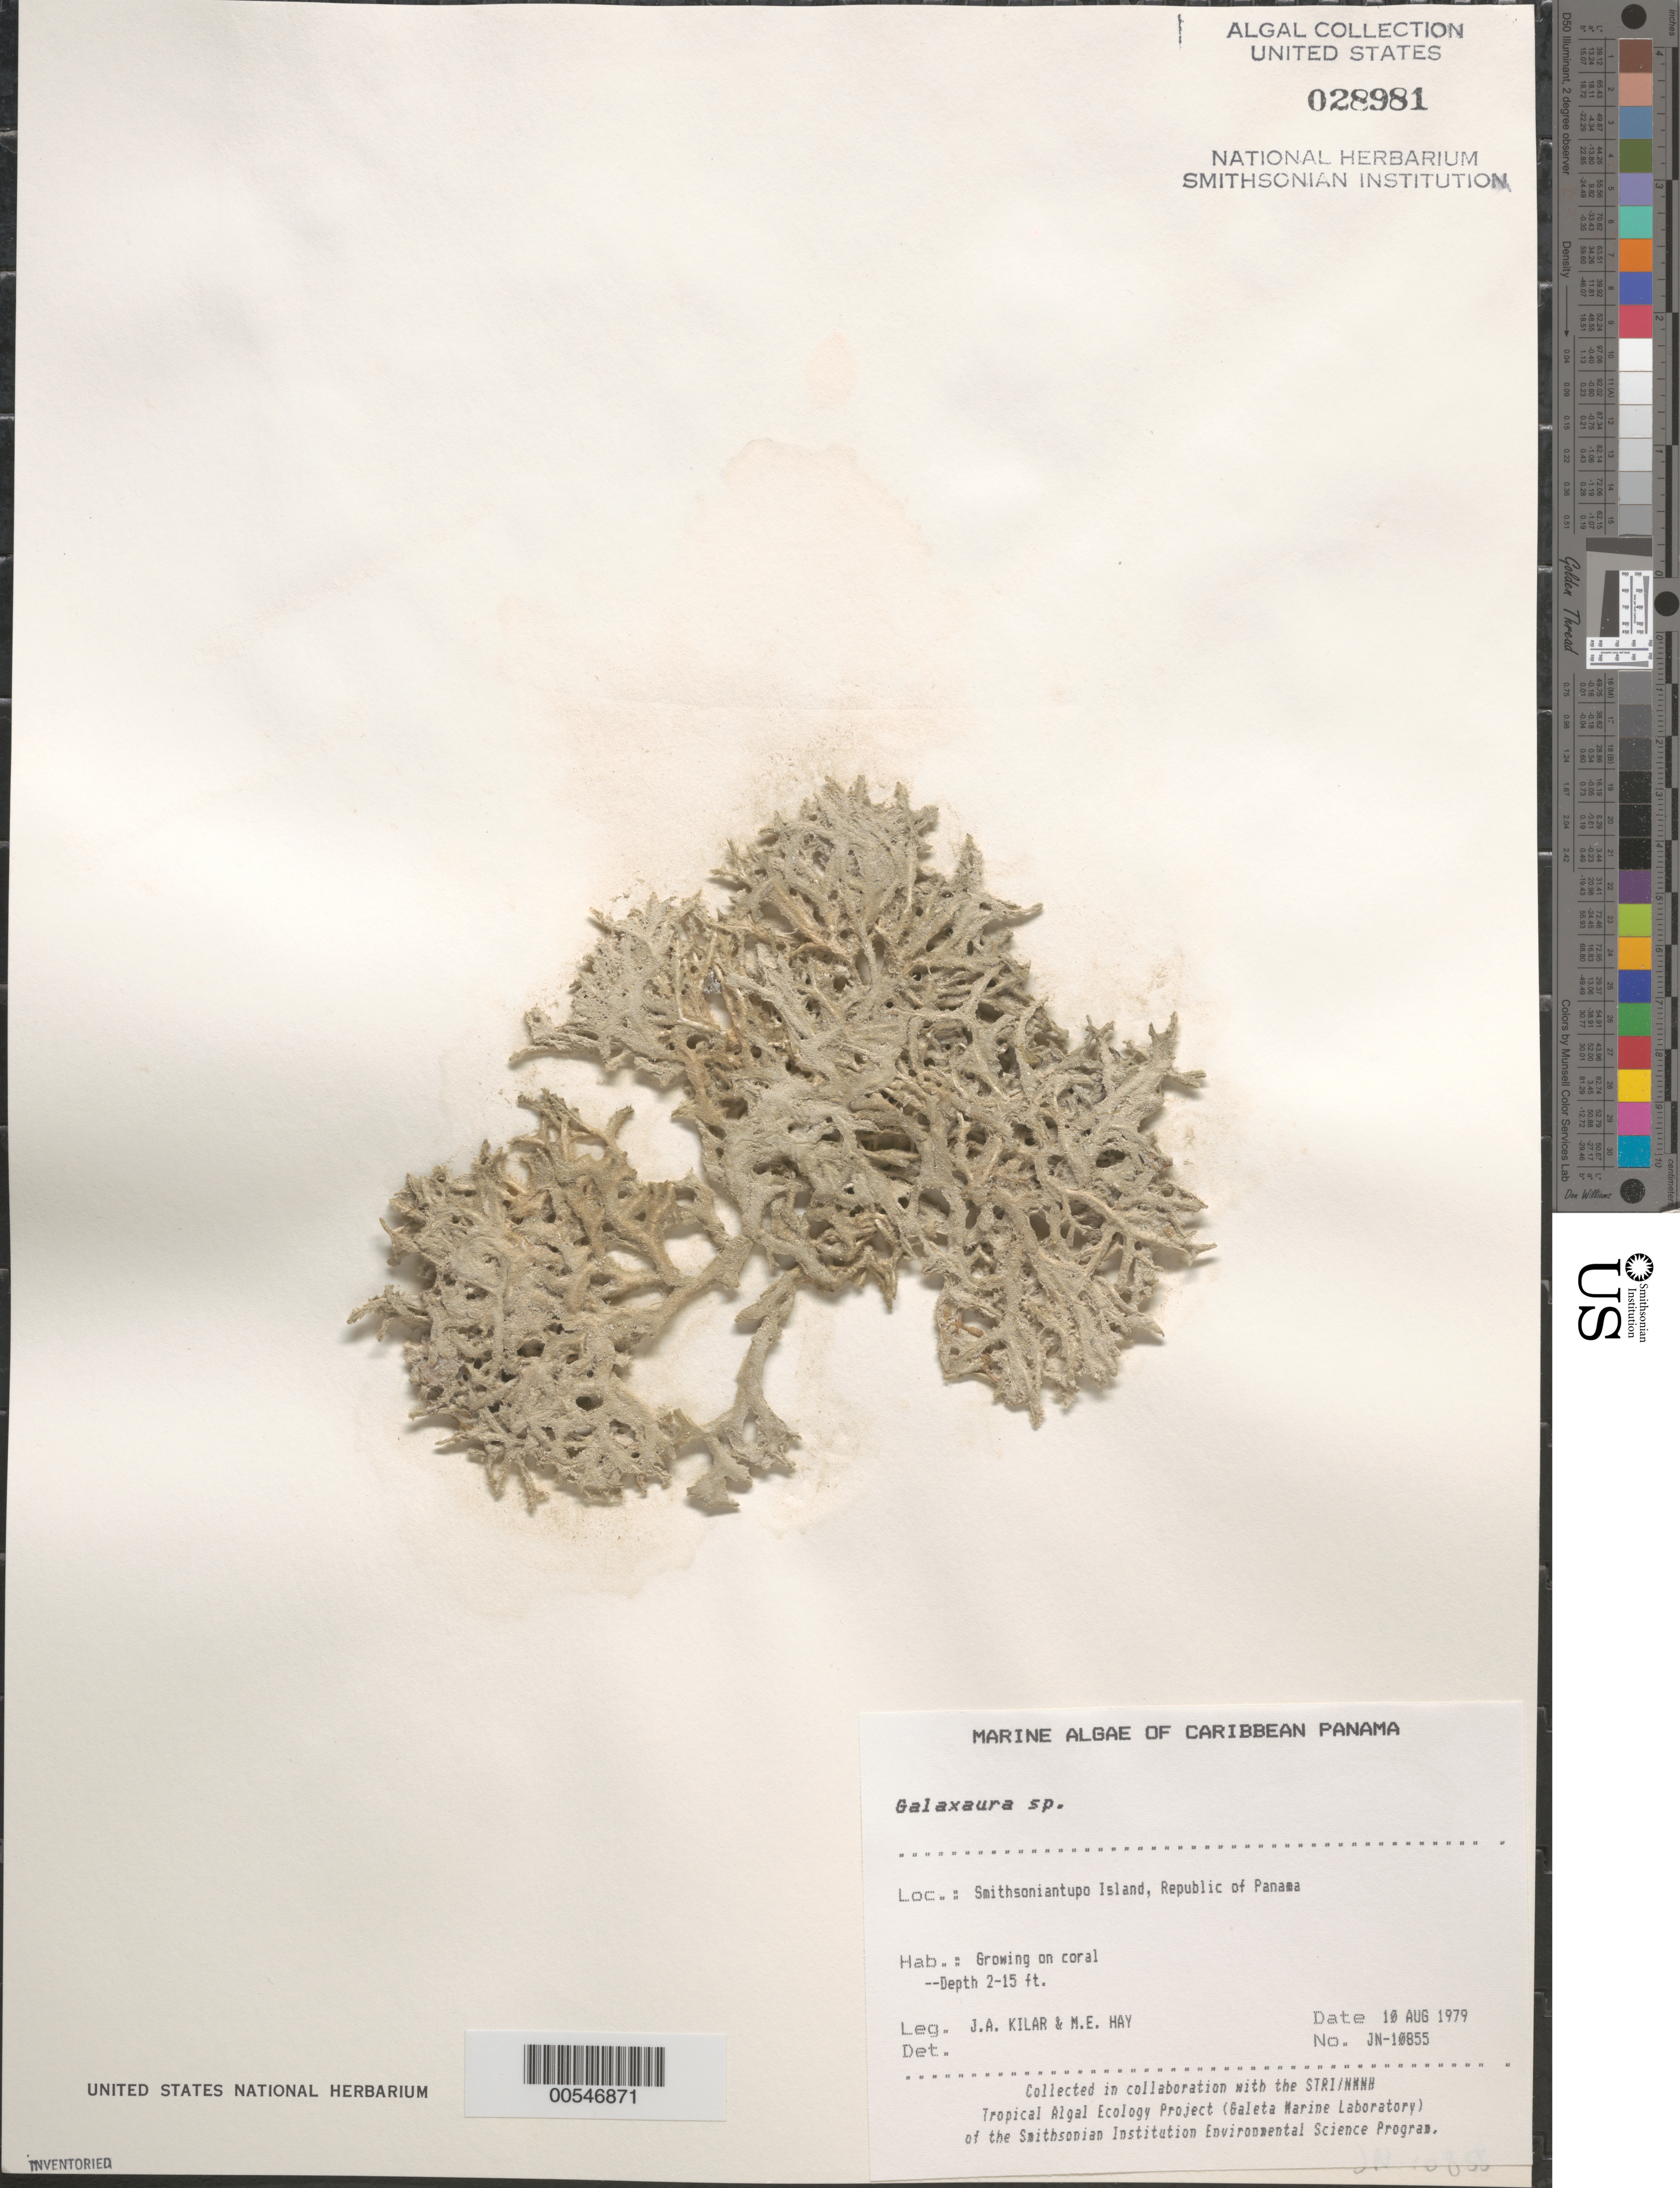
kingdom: Plantae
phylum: Rhodophyta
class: Florideophyceae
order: Nemaliales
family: Galaxauraceae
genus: Galaxaura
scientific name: Galaxaura sp.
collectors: J. A. Kilar & M. E. Hay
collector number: JN-10855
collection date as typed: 10 Aug 1979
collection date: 1979-08-10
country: Panama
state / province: Kuna Yala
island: Smithsoniantupo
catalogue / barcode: US 28981